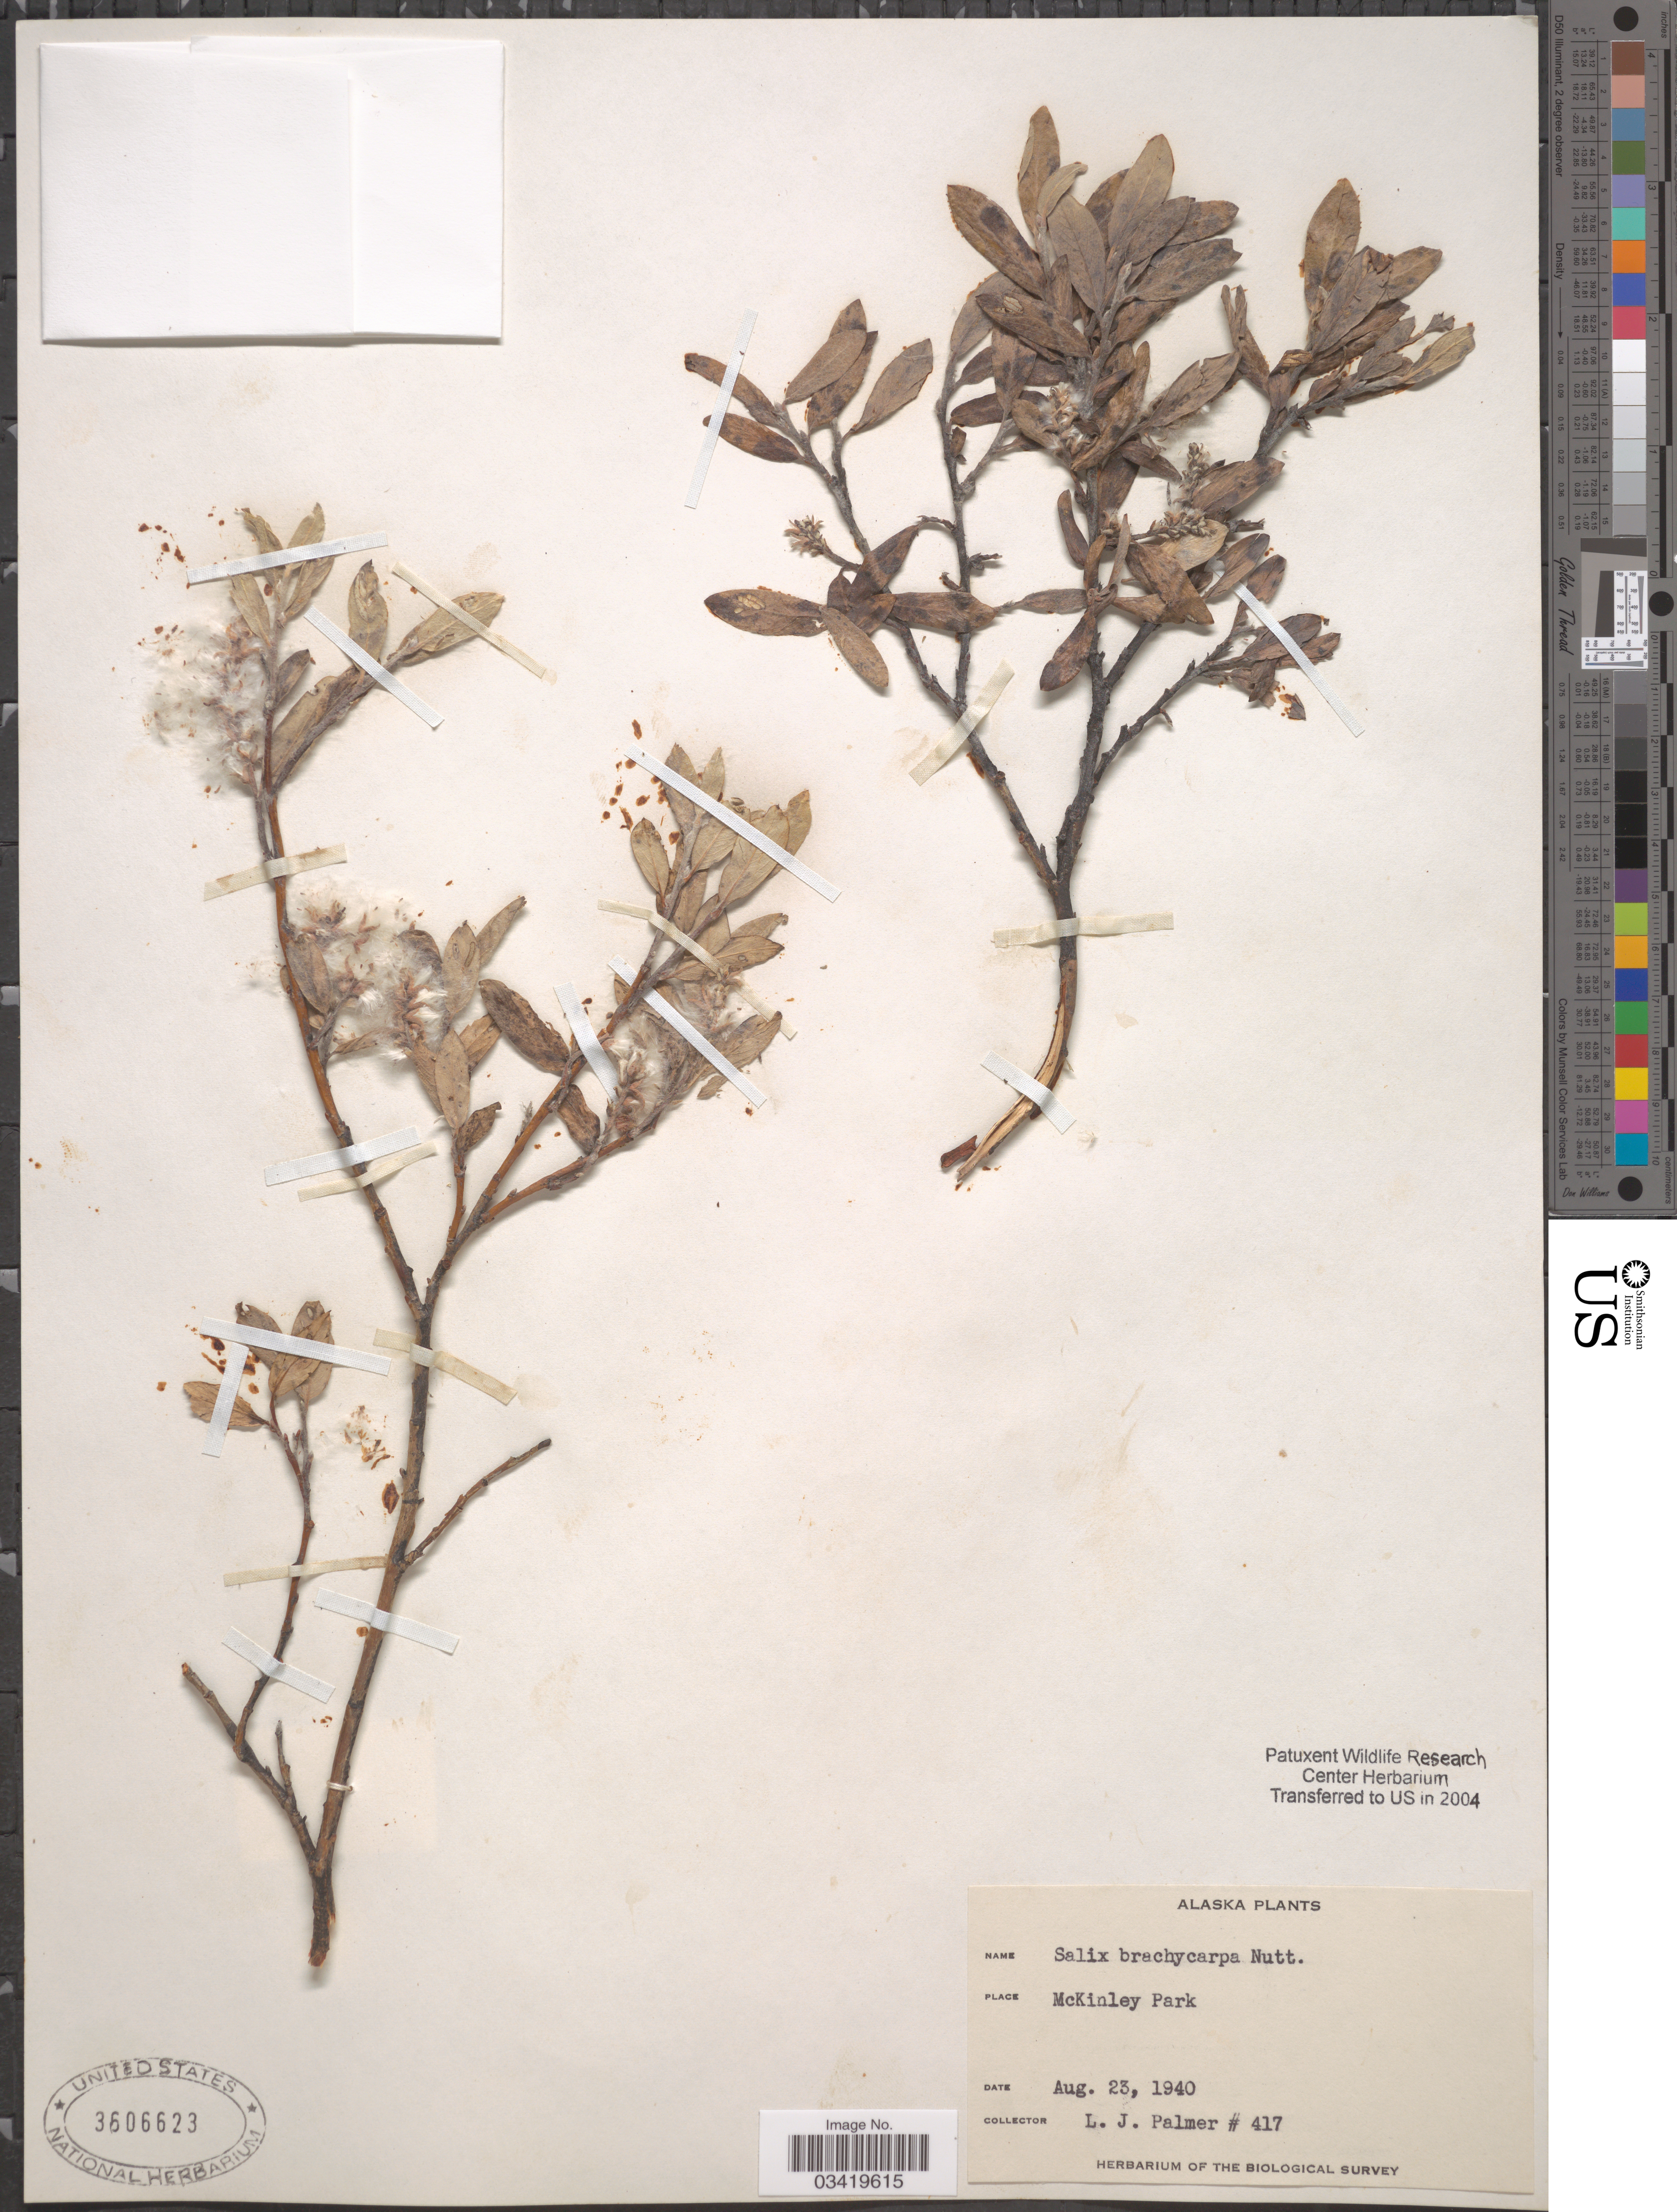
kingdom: Plantae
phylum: Tracheophyta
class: Magnoliopsida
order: Malpighiales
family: Salicaceae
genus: Salix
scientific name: Salix brachycarpa subsp. niphoclada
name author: (Rydb.) Argus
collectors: L. J. Palmer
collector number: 417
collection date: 1940-08-23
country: United States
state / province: Alaska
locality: McKinley Park.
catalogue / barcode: US 3606623